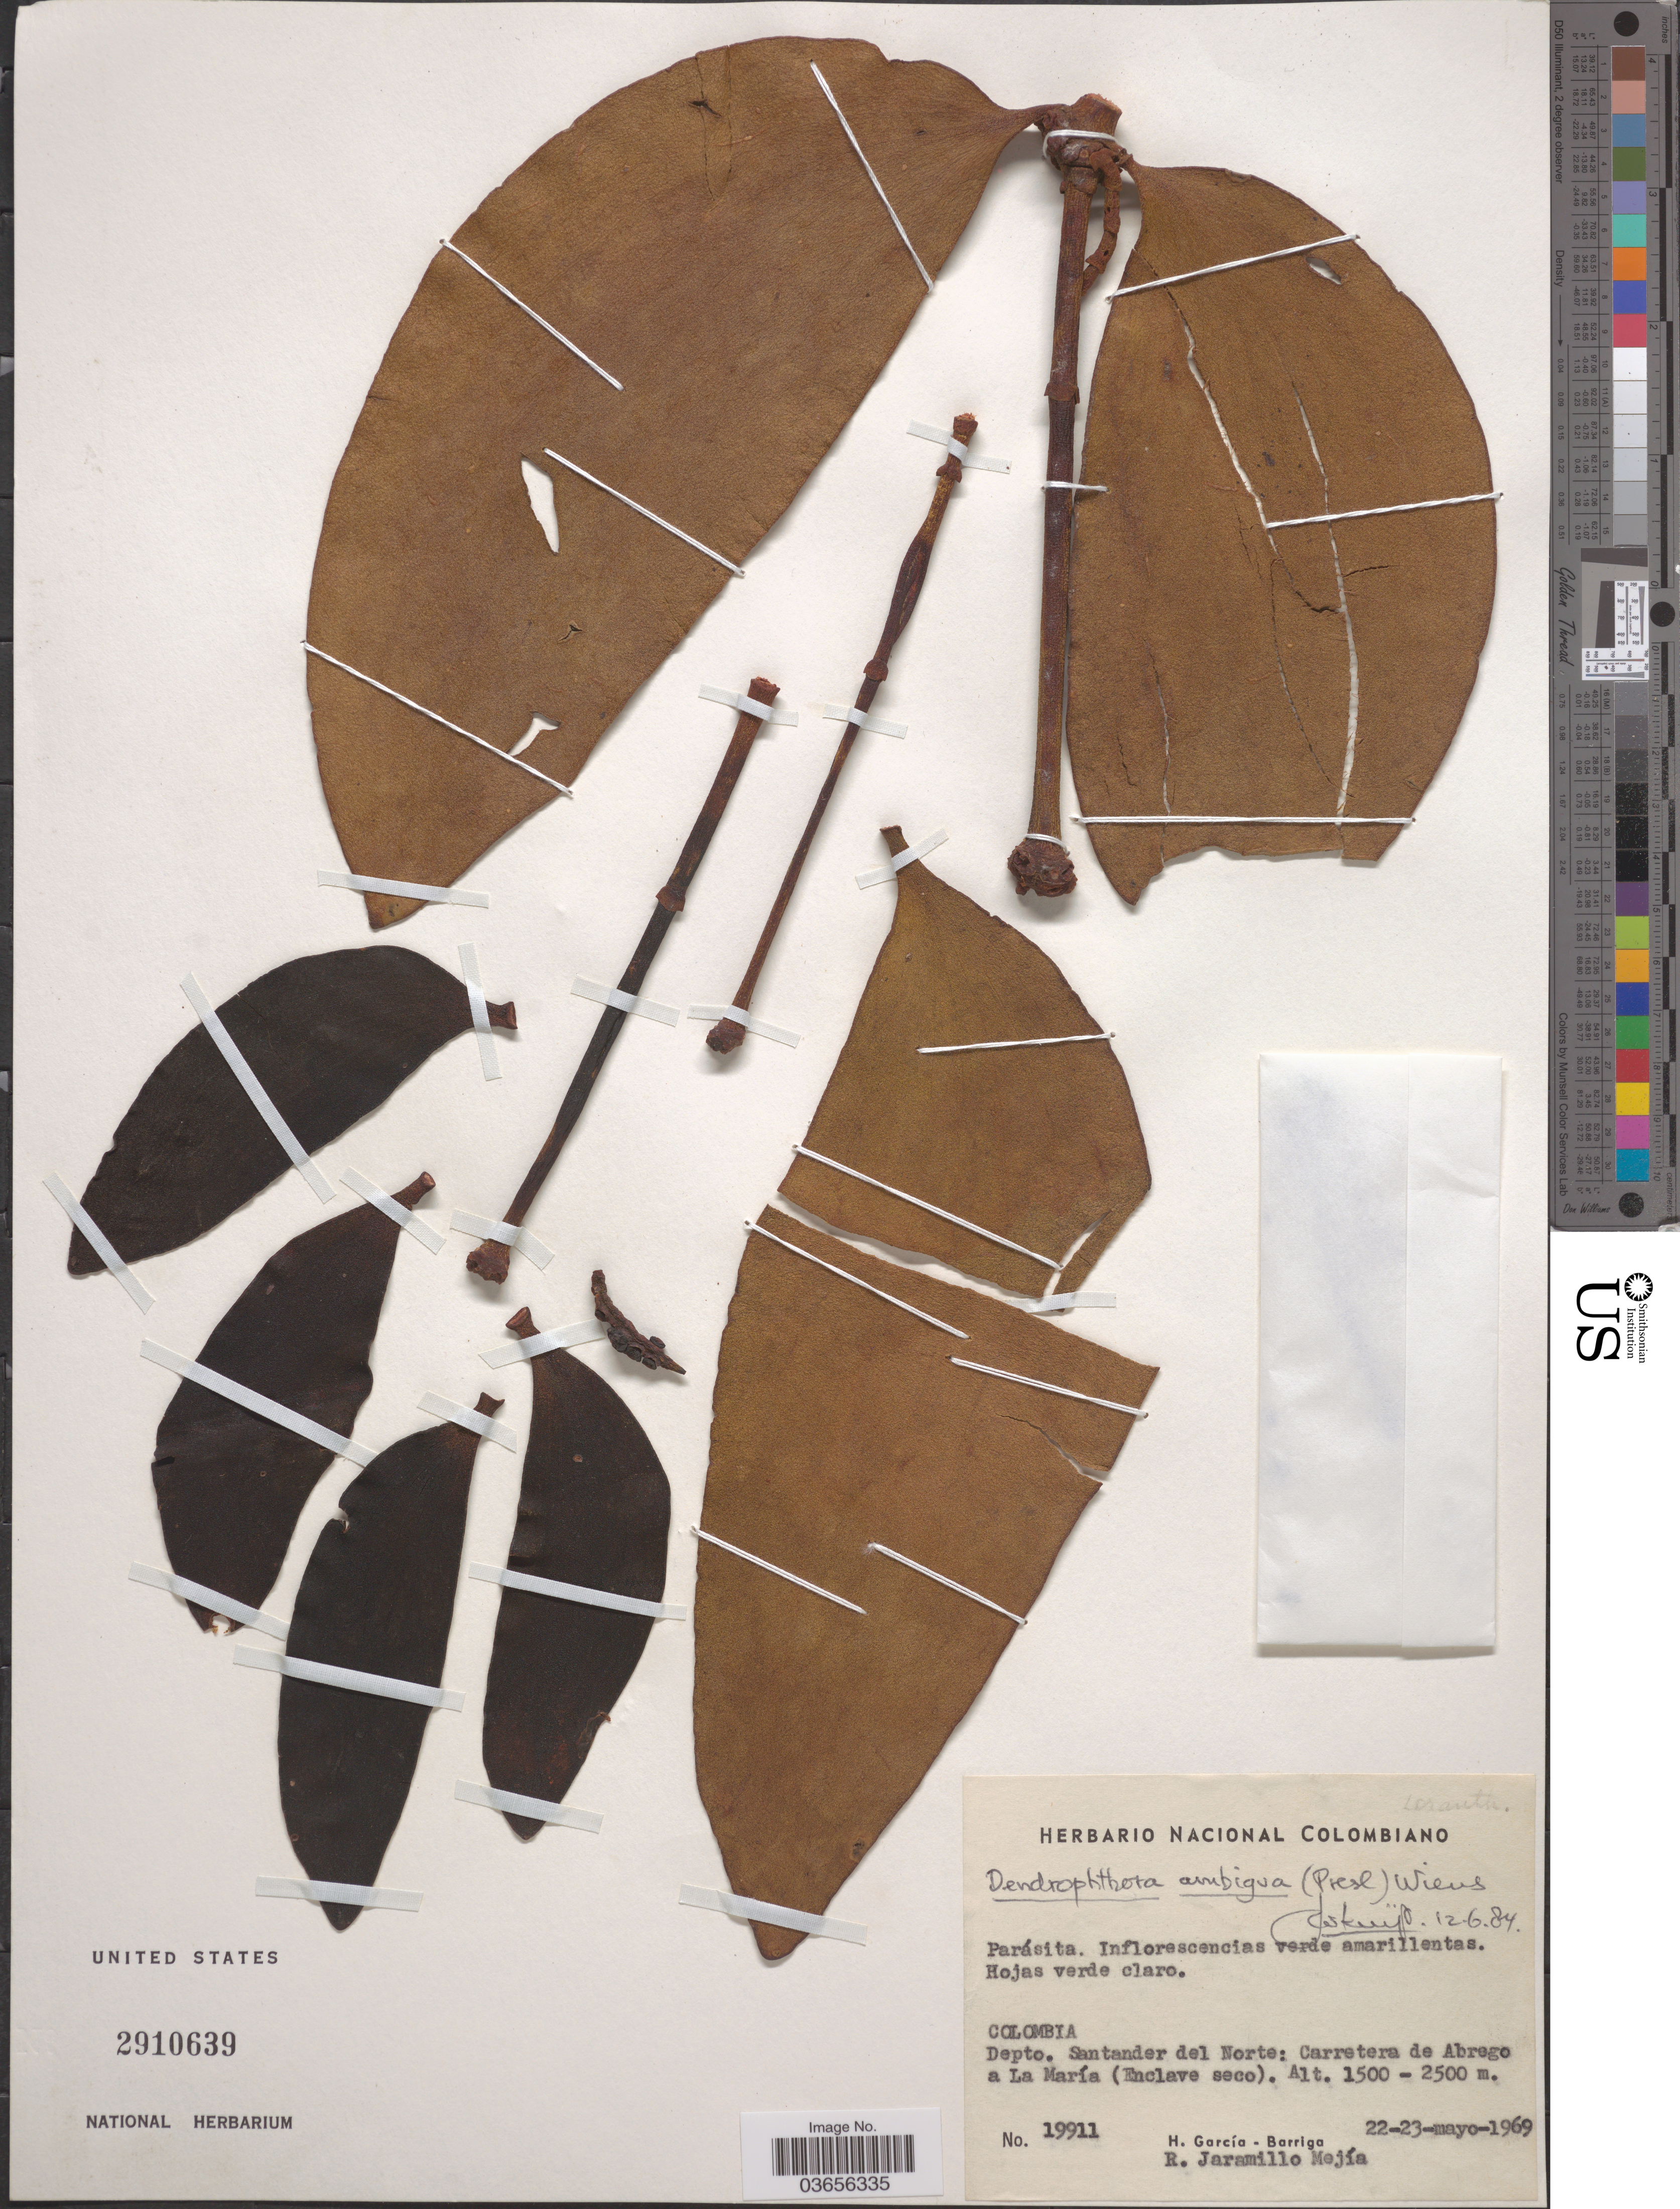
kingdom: Plantae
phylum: Tracheophyta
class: Magnoliopsida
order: Santalales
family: Viscaceae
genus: Dendrophthora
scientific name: Dendrophthora ambigua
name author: Kuijt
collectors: H. García Barriga & R. Jaramillo M.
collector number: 19911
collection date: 1969-05-22/1969-05-23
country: Colombia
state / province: Norte de Santander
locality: Depto. Santander del Norte: Carretera de Abrego a La María (Enclave seco).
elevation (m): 1500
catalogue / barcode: US 2910639